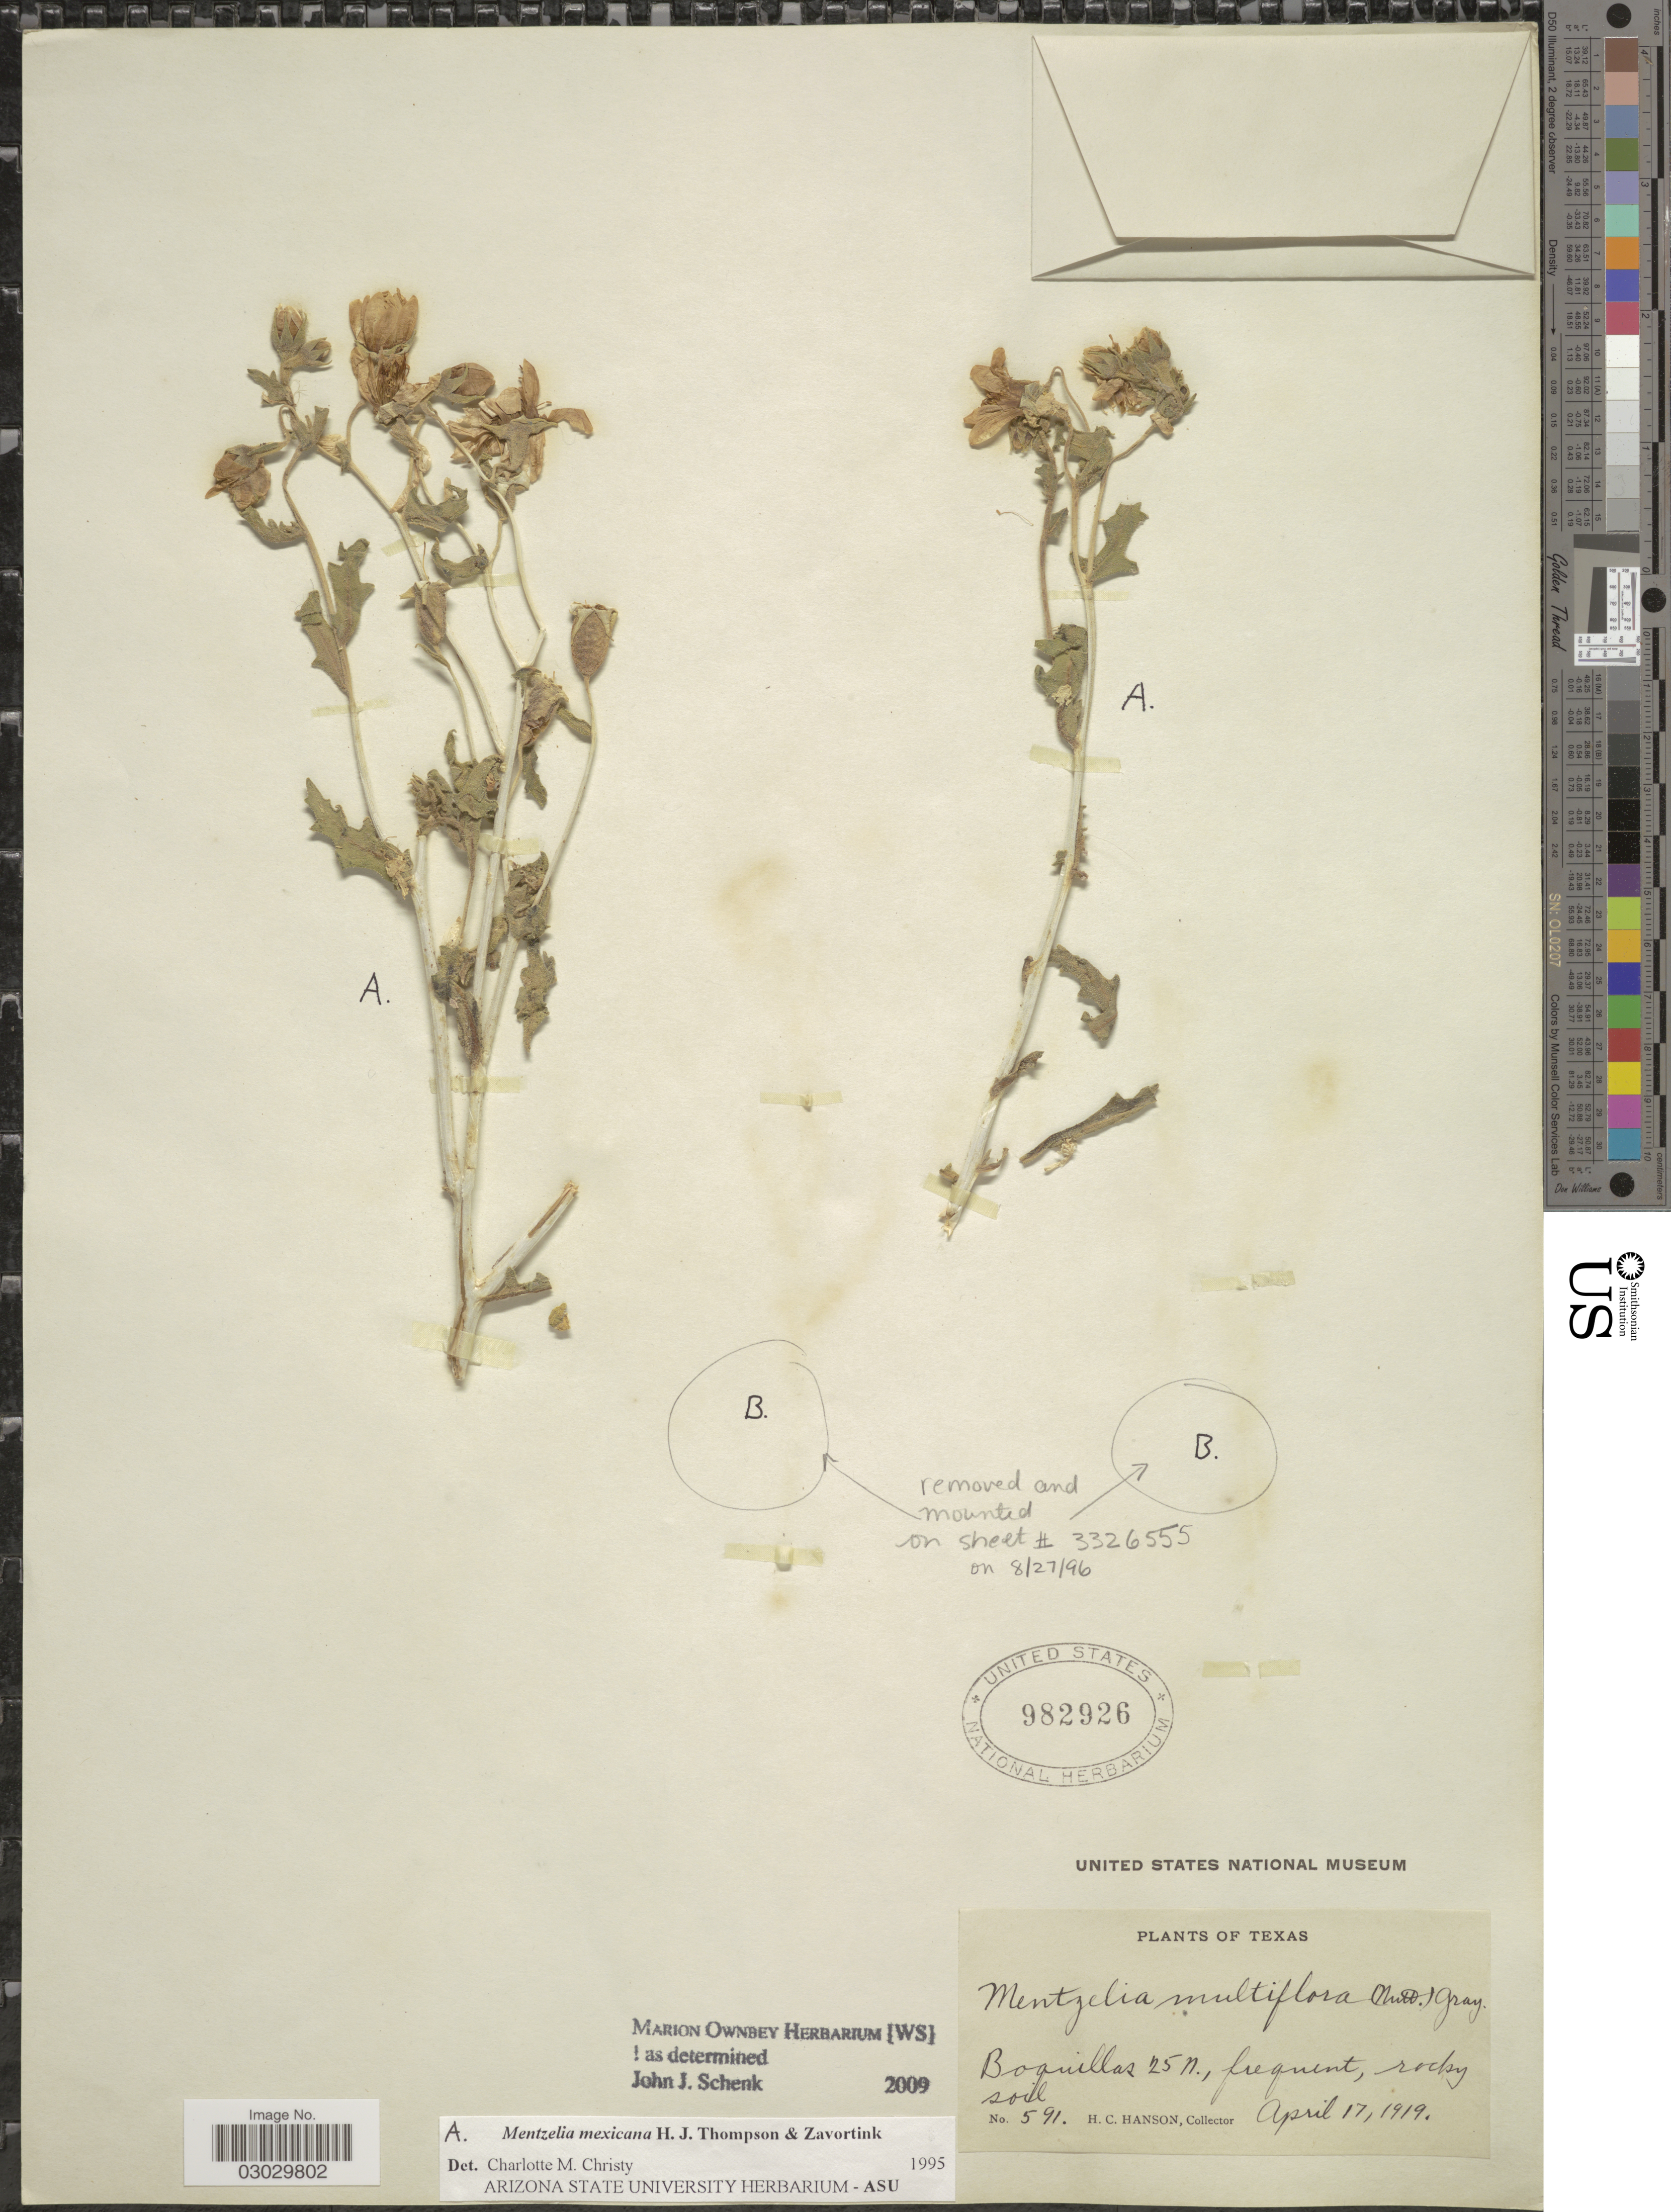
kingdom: Plantae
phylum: Tracheophyta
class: Magnoliopsida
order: Cornales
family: Loasaceae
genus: Mentzelia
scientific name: Mentzelia mexicana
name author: H.J. Thomps. & Zavort.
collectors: H. Hanson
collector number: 591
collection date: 1919-04-17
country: United States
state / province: Texas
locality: Boquillas 25 N.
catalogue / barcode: US 982926